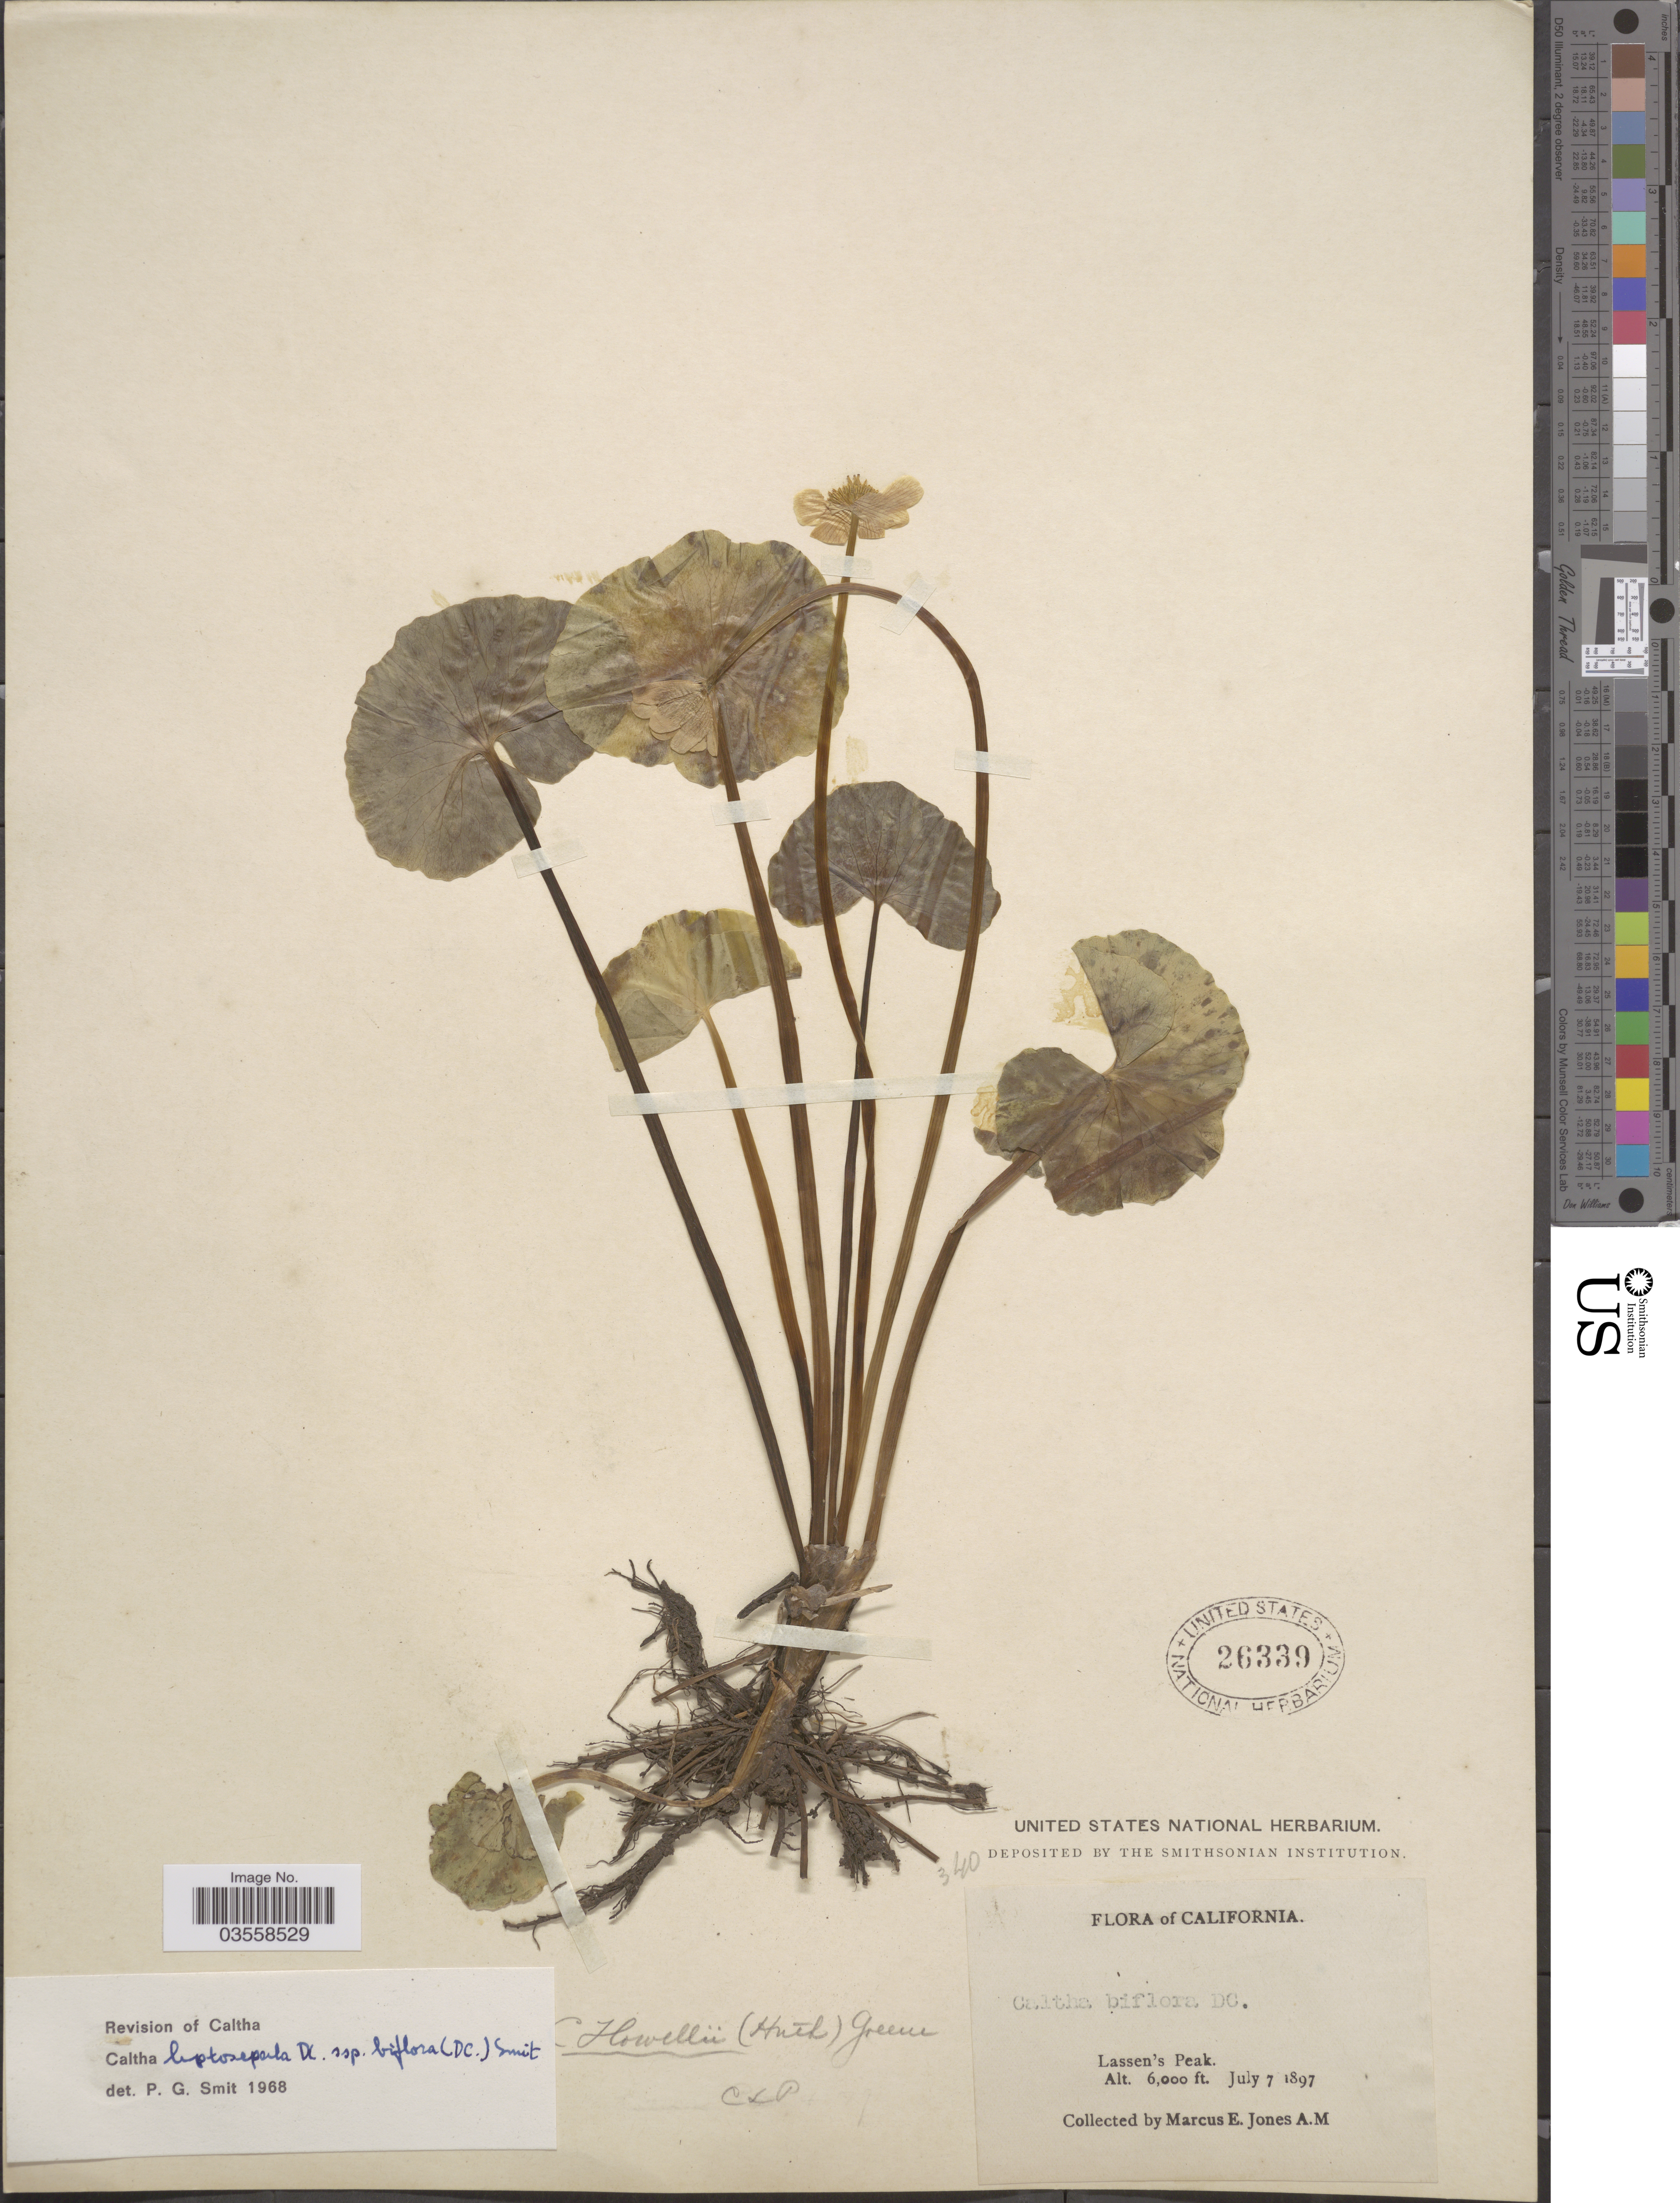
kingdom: Plantae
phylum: Tracheophyta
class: Magnoliopsida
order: Ranunculales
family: Ranunculaceae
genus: Caltha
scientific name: Caltha leptosepala subsp. biflora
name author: DC.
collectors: M. E. Jones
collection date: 1897-07-07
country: United States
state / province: California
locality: Lassen's Peak.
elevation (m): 1829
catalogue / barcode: US 26339